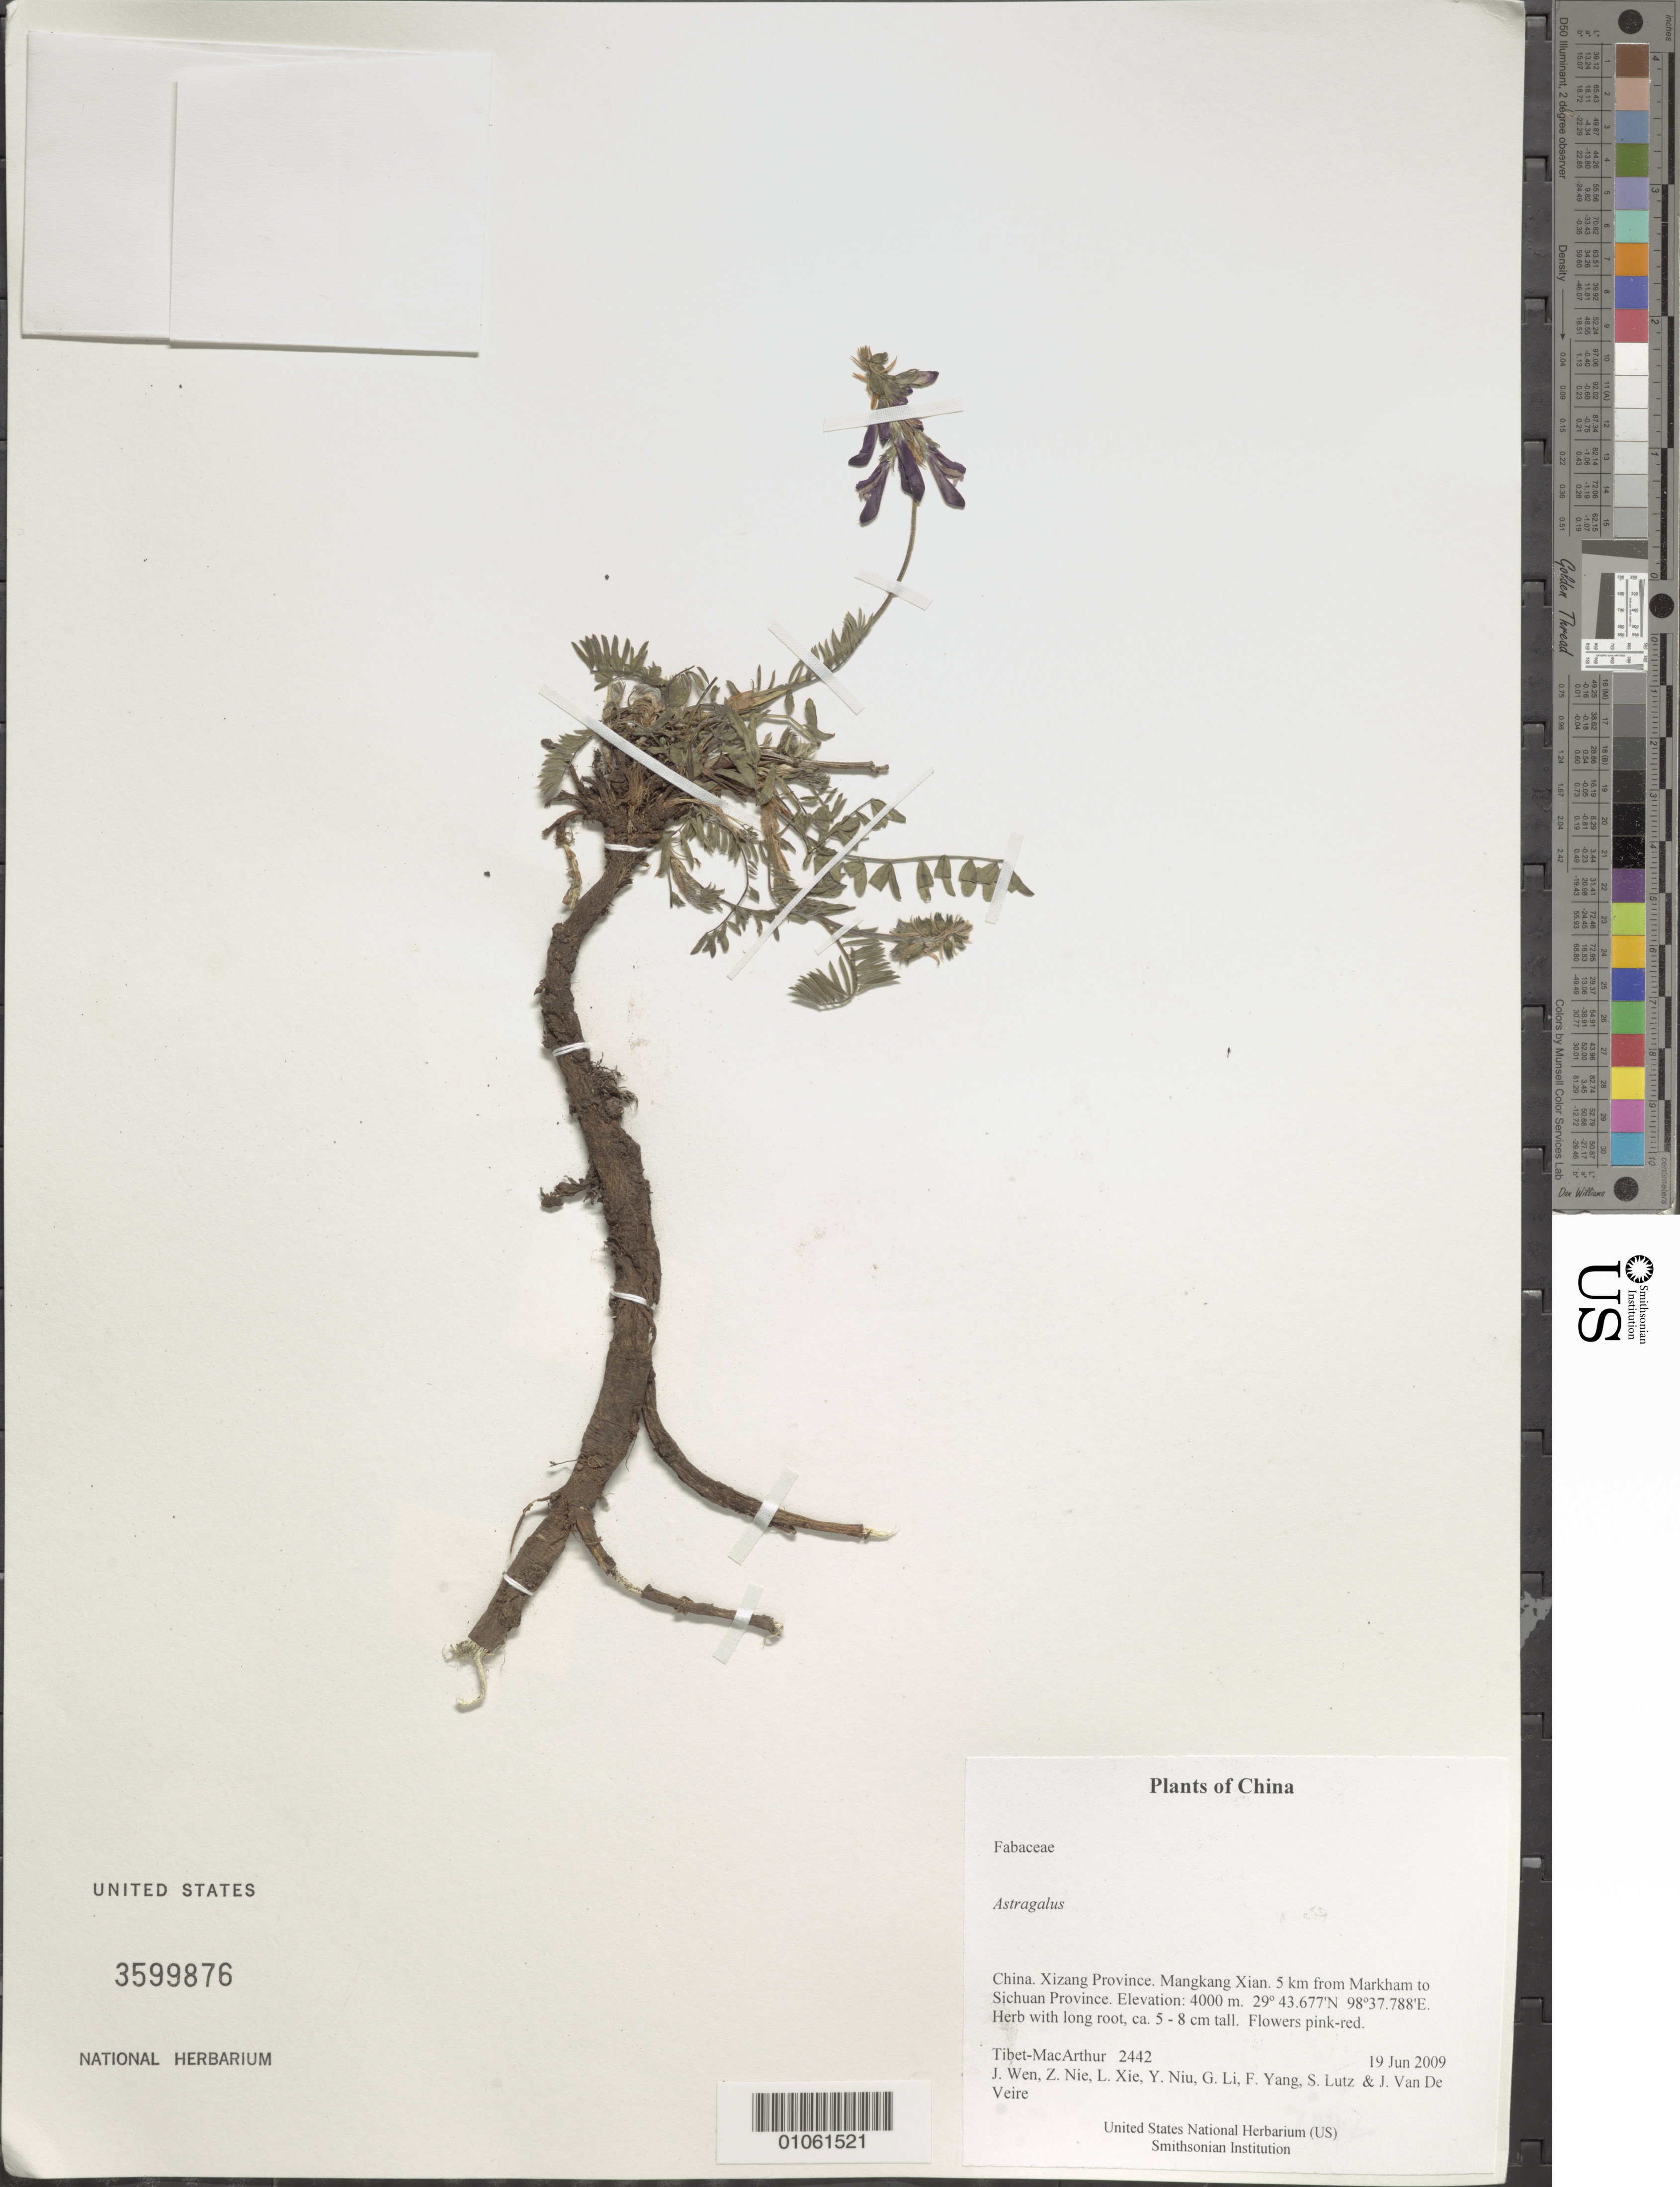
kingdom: Plantae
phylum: Tracheophyta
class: Magnoliopsida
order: Fabales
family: Fabaceae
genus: Astragalus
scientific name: Astragalus sp.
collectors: Tibet-MacArthur, J. Wen, Z. Nie, L. Xie, Y. Niu, G. Li, F. Yang, S. Lutz & J. Van De Veire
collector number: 2442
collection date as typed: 19 Jun 2009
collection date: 2009-06-19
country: China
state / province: Xizang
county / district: Mangkang Xian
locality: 5 km from Markham to Sichuan Province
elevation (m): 4000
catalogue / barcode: US 3599876